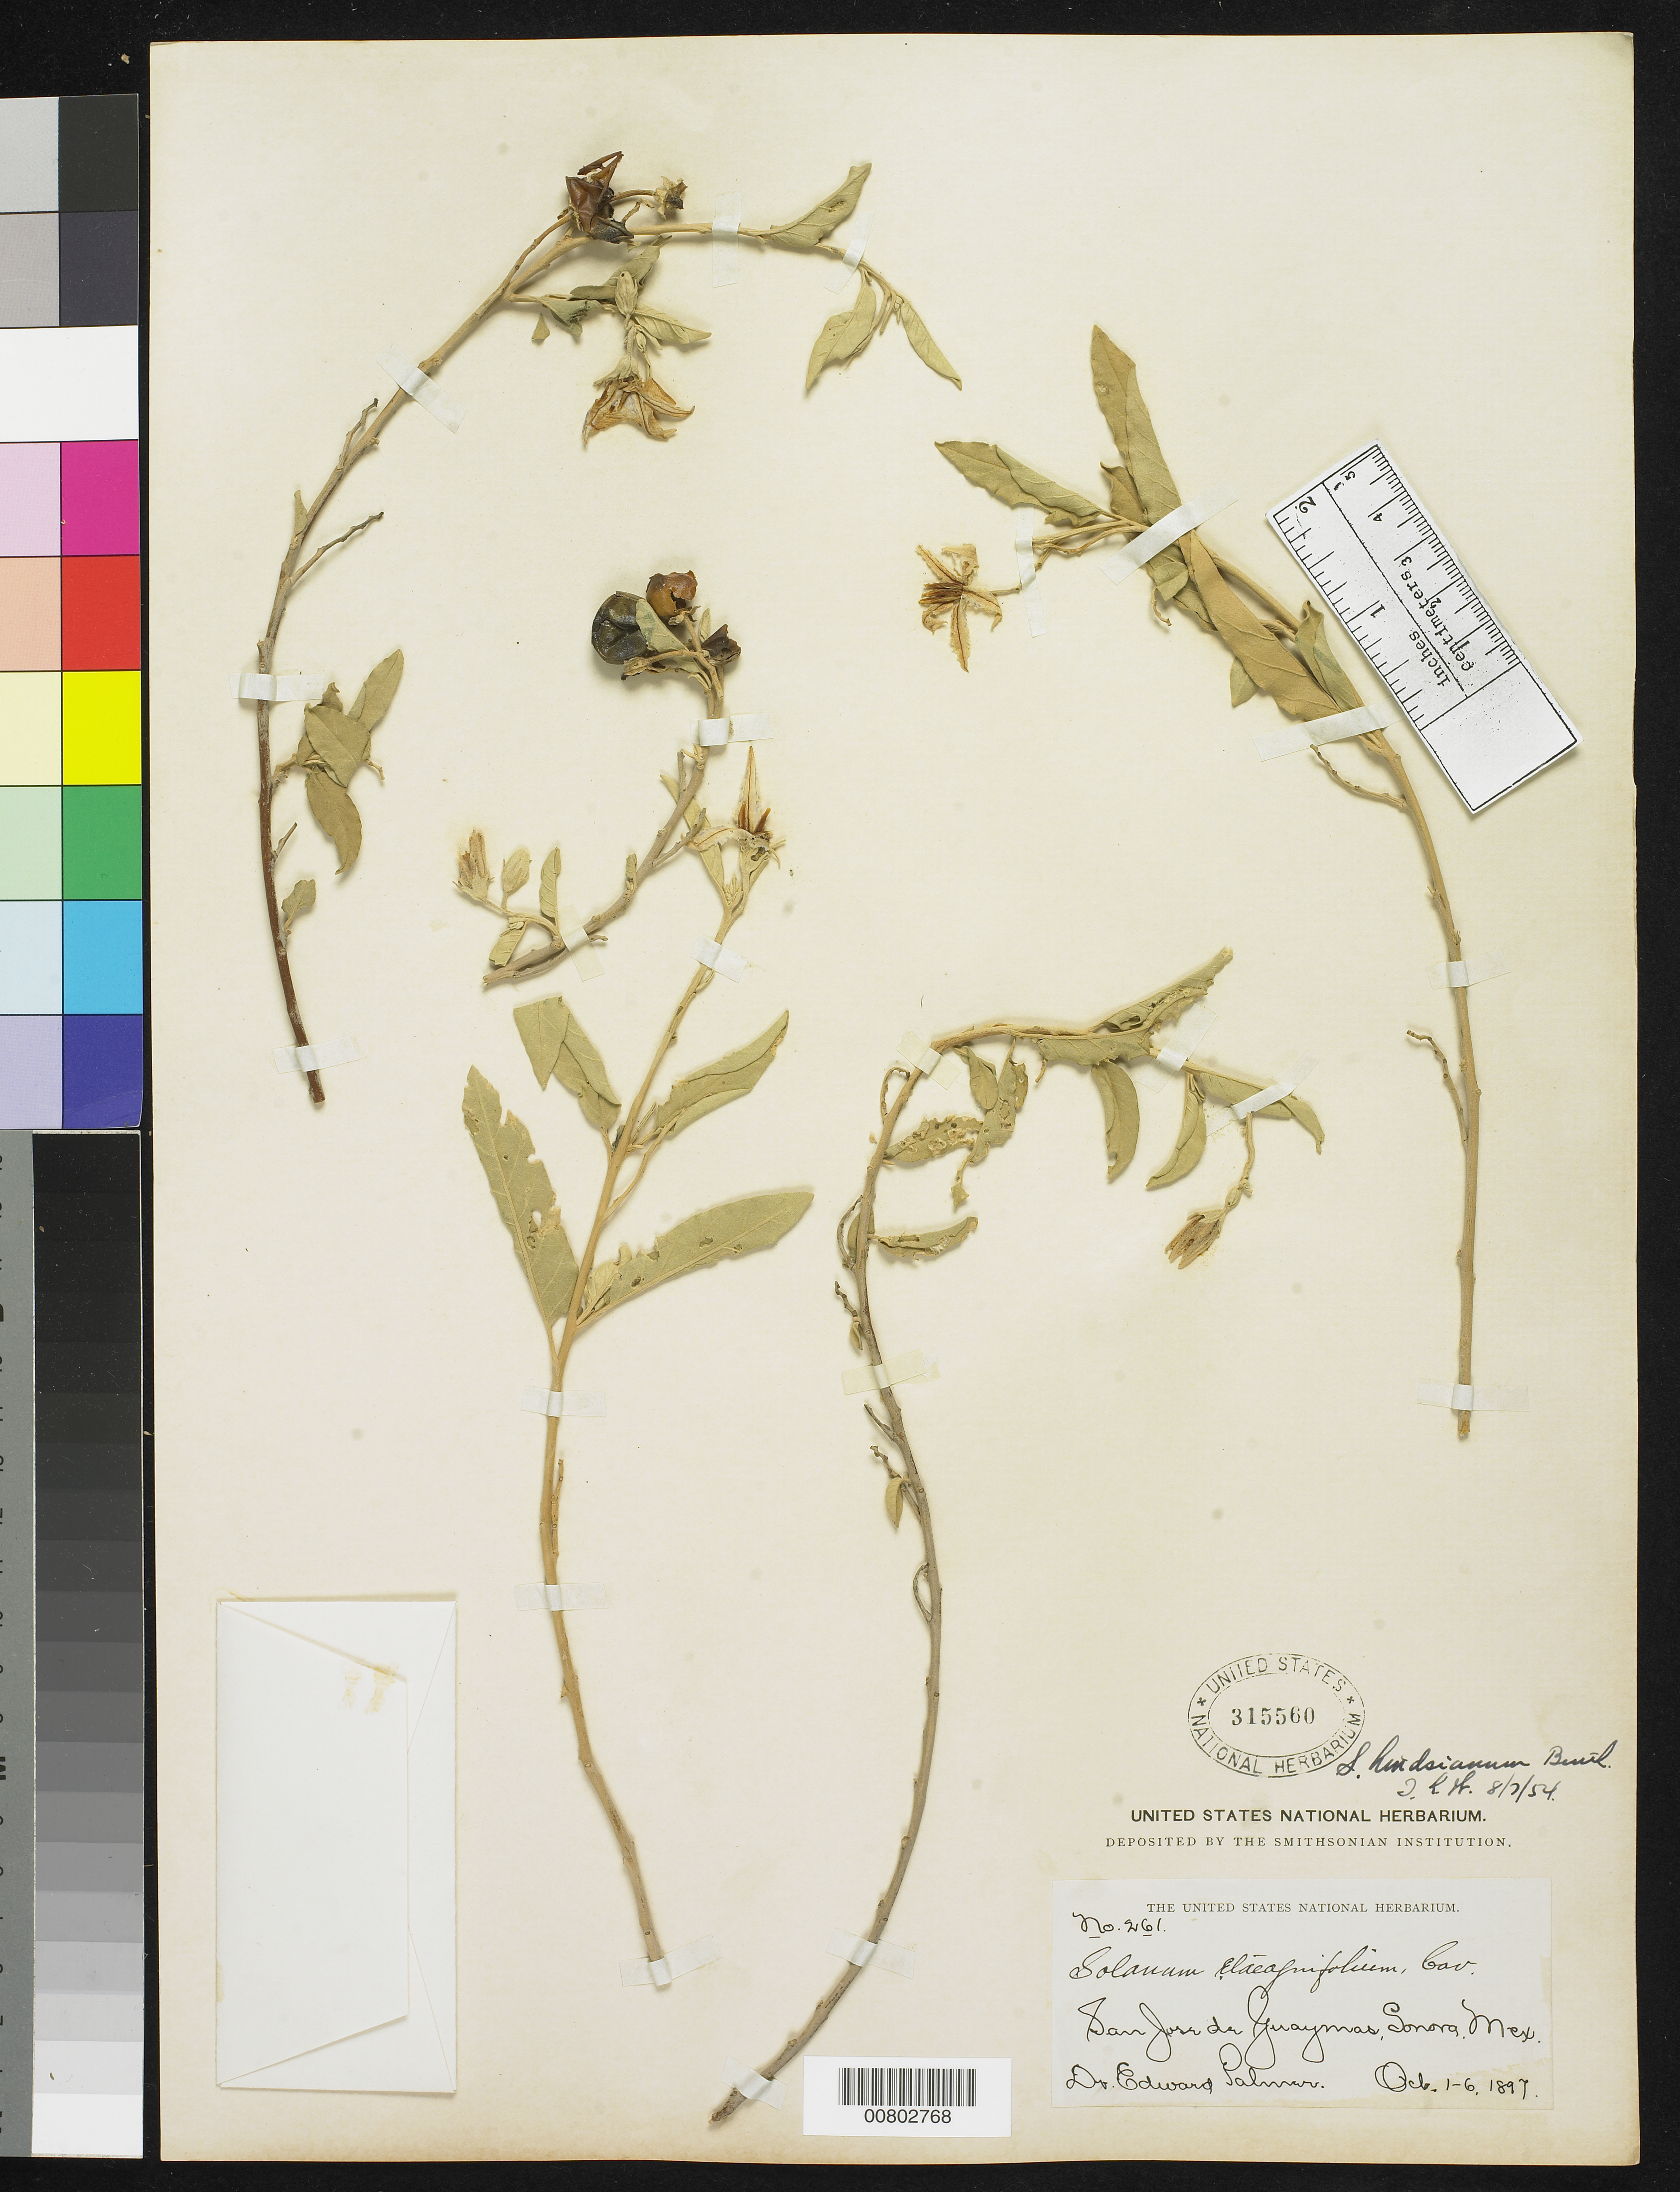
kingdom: Plantae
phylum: Tracheophyta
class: Magnoliopsida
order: Solanales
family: Solanaceae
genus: Solanum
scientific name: Solanum hindsianum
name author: Benth.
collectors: E. Palmer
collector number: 261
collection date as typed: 01 Oct 1897 to 06 Oct 1897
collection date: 1897-10-01/1897-10-06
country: Mexico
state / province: Sonora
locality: San José de Guaymas, Sonora.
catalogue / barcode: US 315560